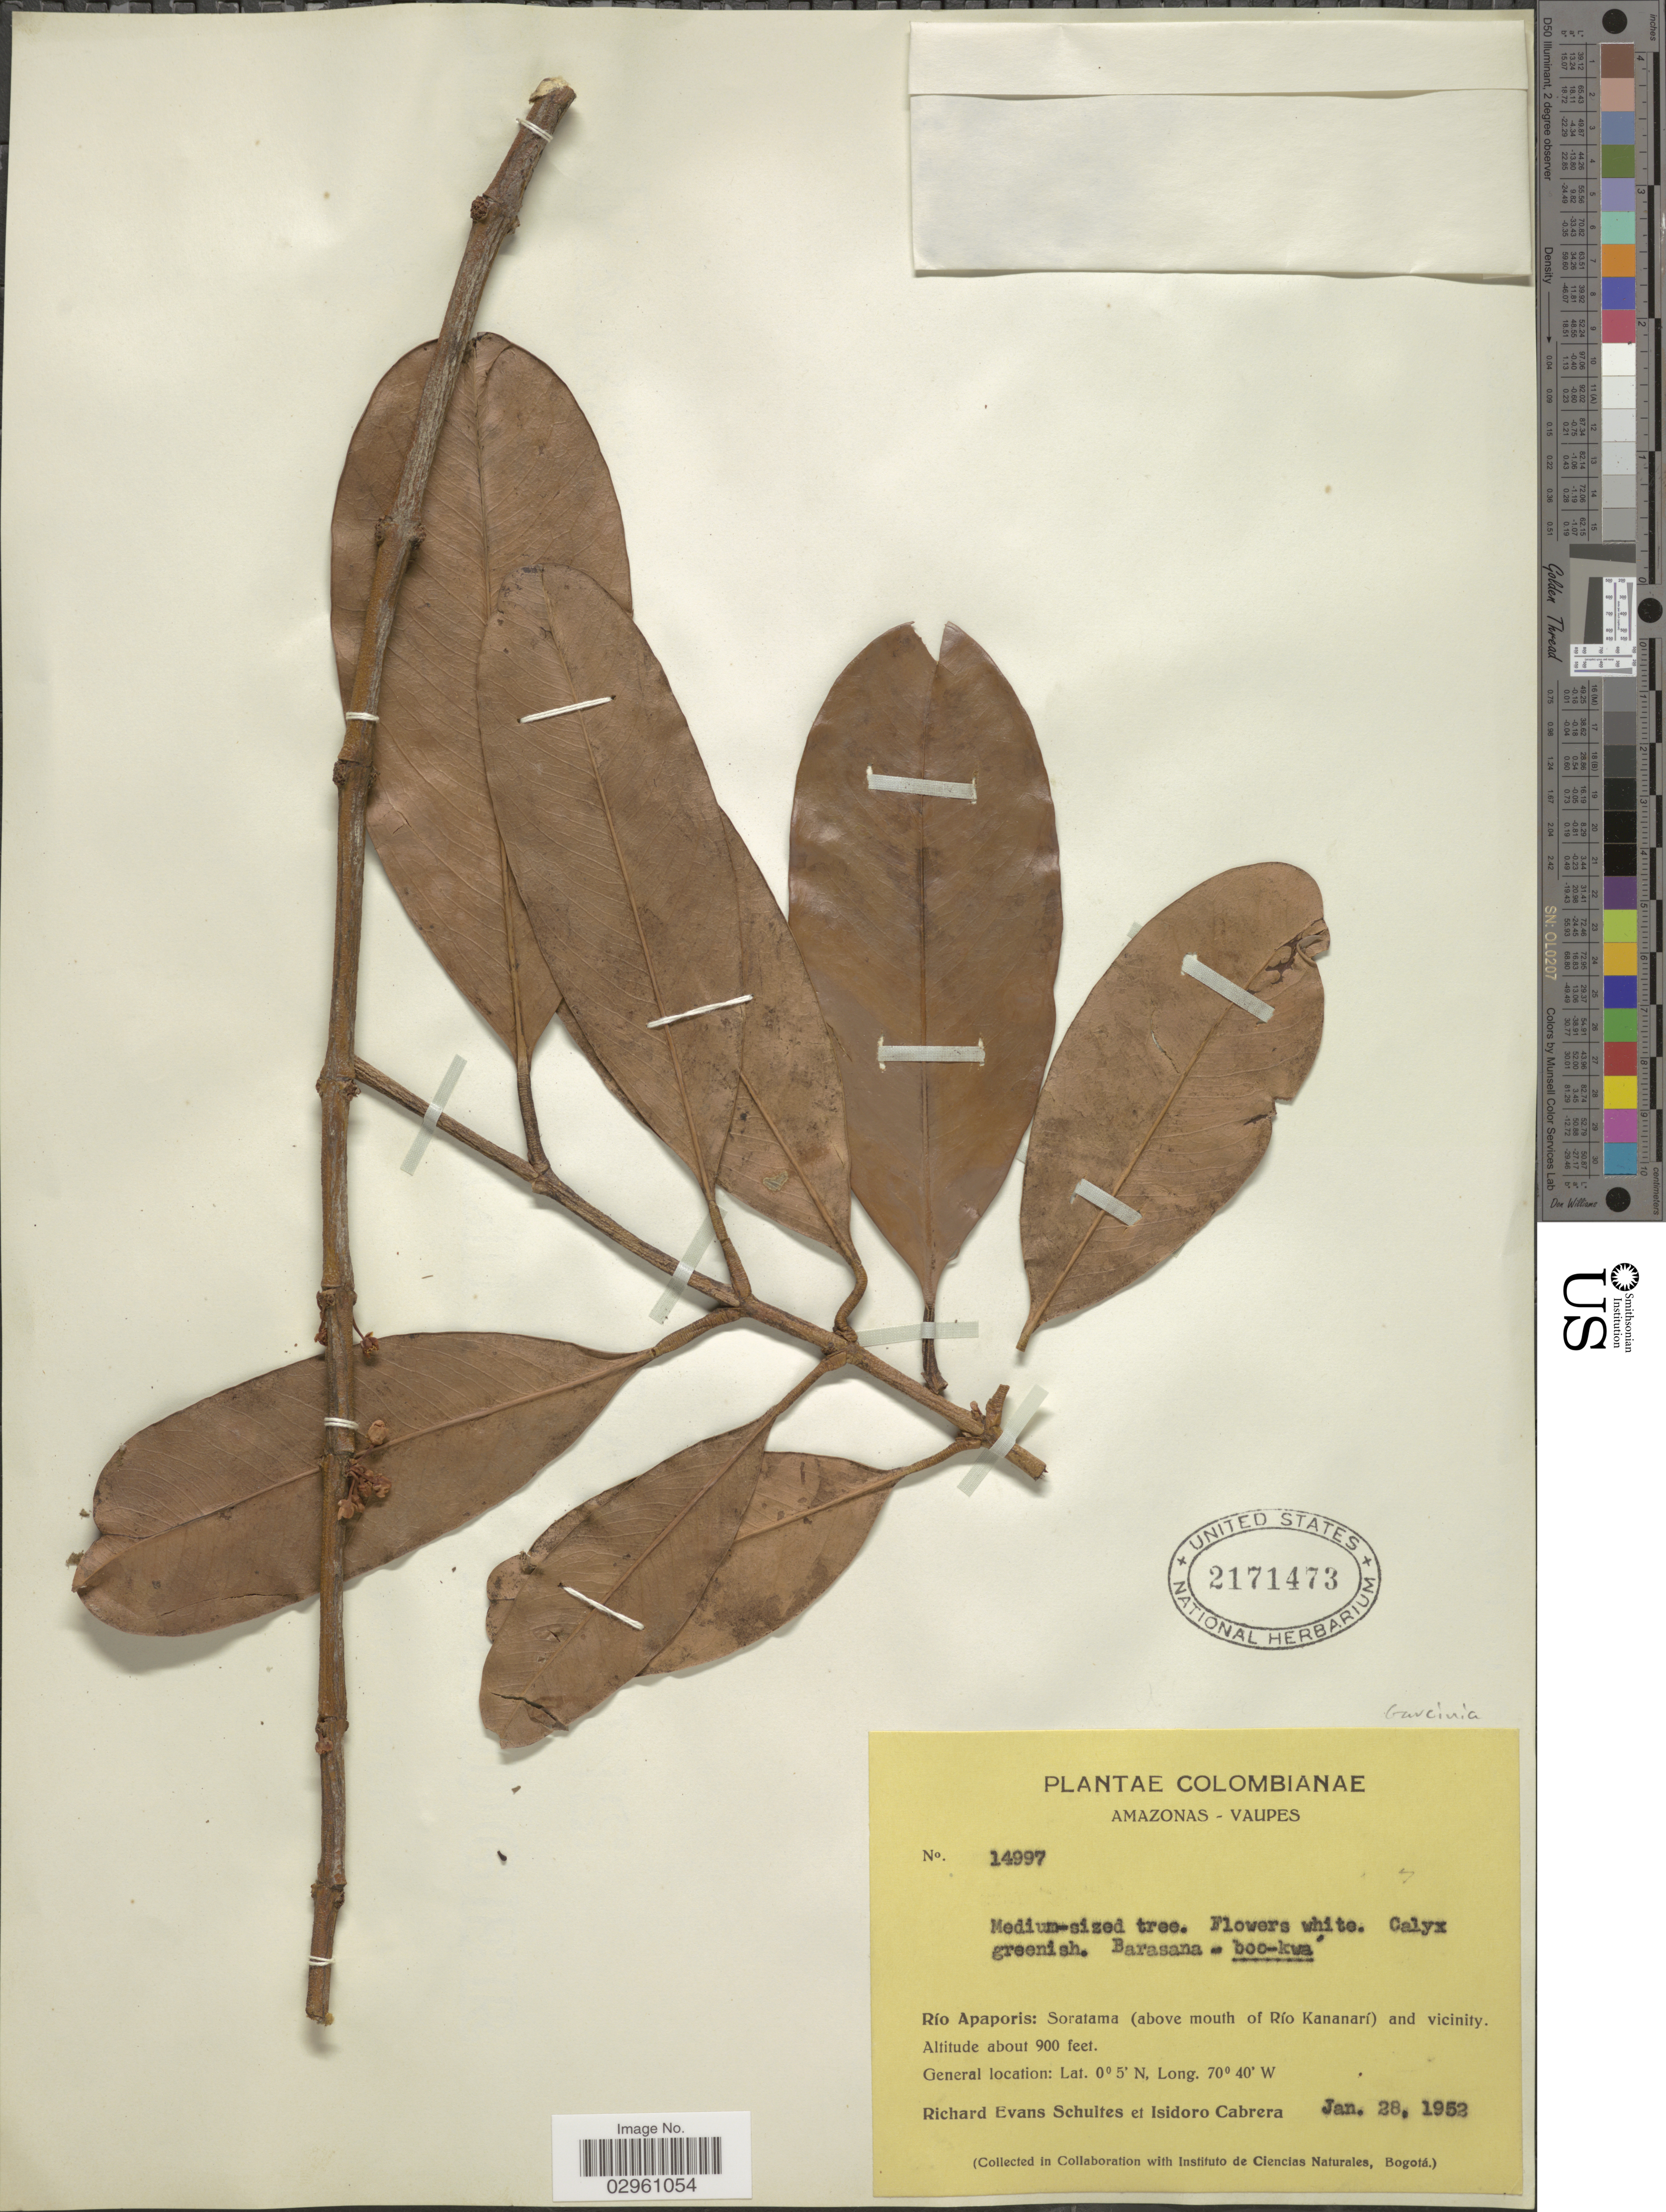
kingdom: Plantae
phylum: Tracheophyta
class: Magnoliopsida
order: Malpighiales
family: Clusiaceae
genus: Garcinia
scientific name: Garcinia sp.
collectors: R. E. Schultes & I. Cabrera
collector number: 14997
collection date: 1952-01-28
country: Colombia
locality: Amazonas-Vaupes. Río Apaporis: Soratama (above mouth of Río Kananarí) and vicinity.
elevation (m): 274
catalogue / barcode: US 2171473